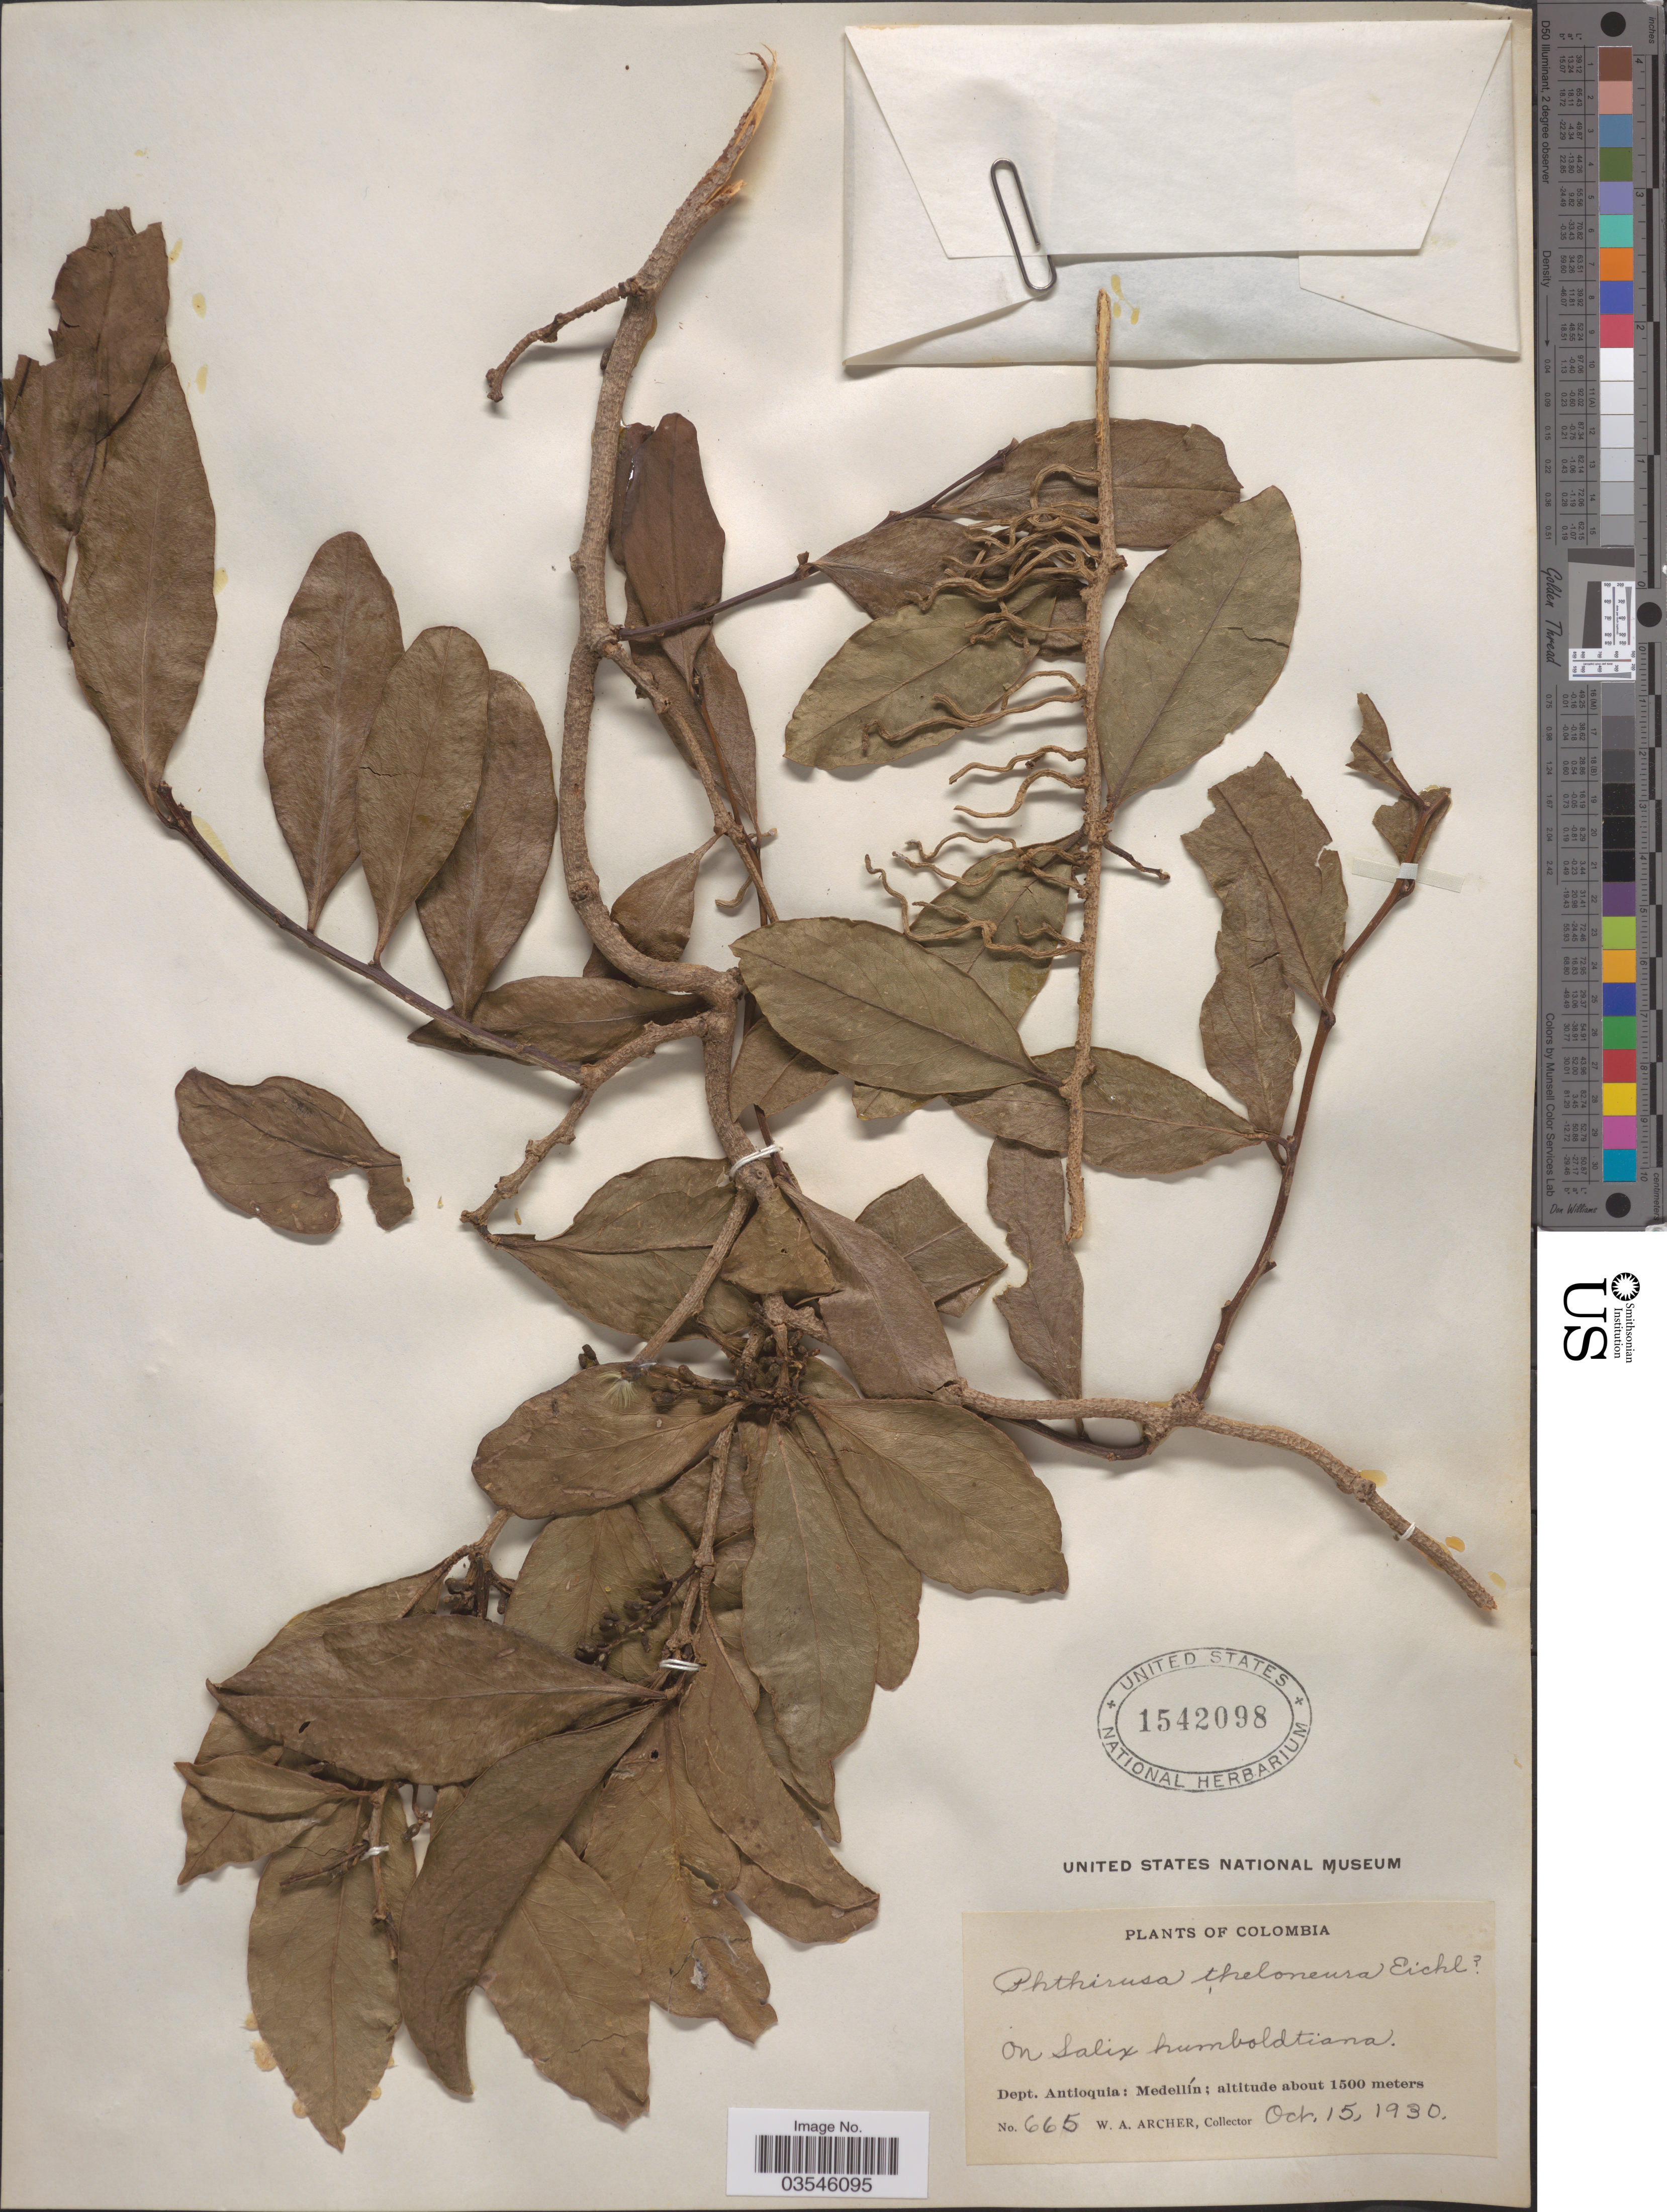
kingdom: Plantae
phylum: Tracheophyta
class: Magnoliopsida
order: Santalales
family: Loranthaceae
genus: Phthirusa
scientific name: Phthirusa theloneura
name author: Eichler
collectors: W. Archer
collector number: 665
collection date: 1930-10-15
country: Colombia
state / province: Antioquia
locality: Dept. Antioquia: Medellín.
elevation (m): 1500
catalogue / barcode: US 1542098